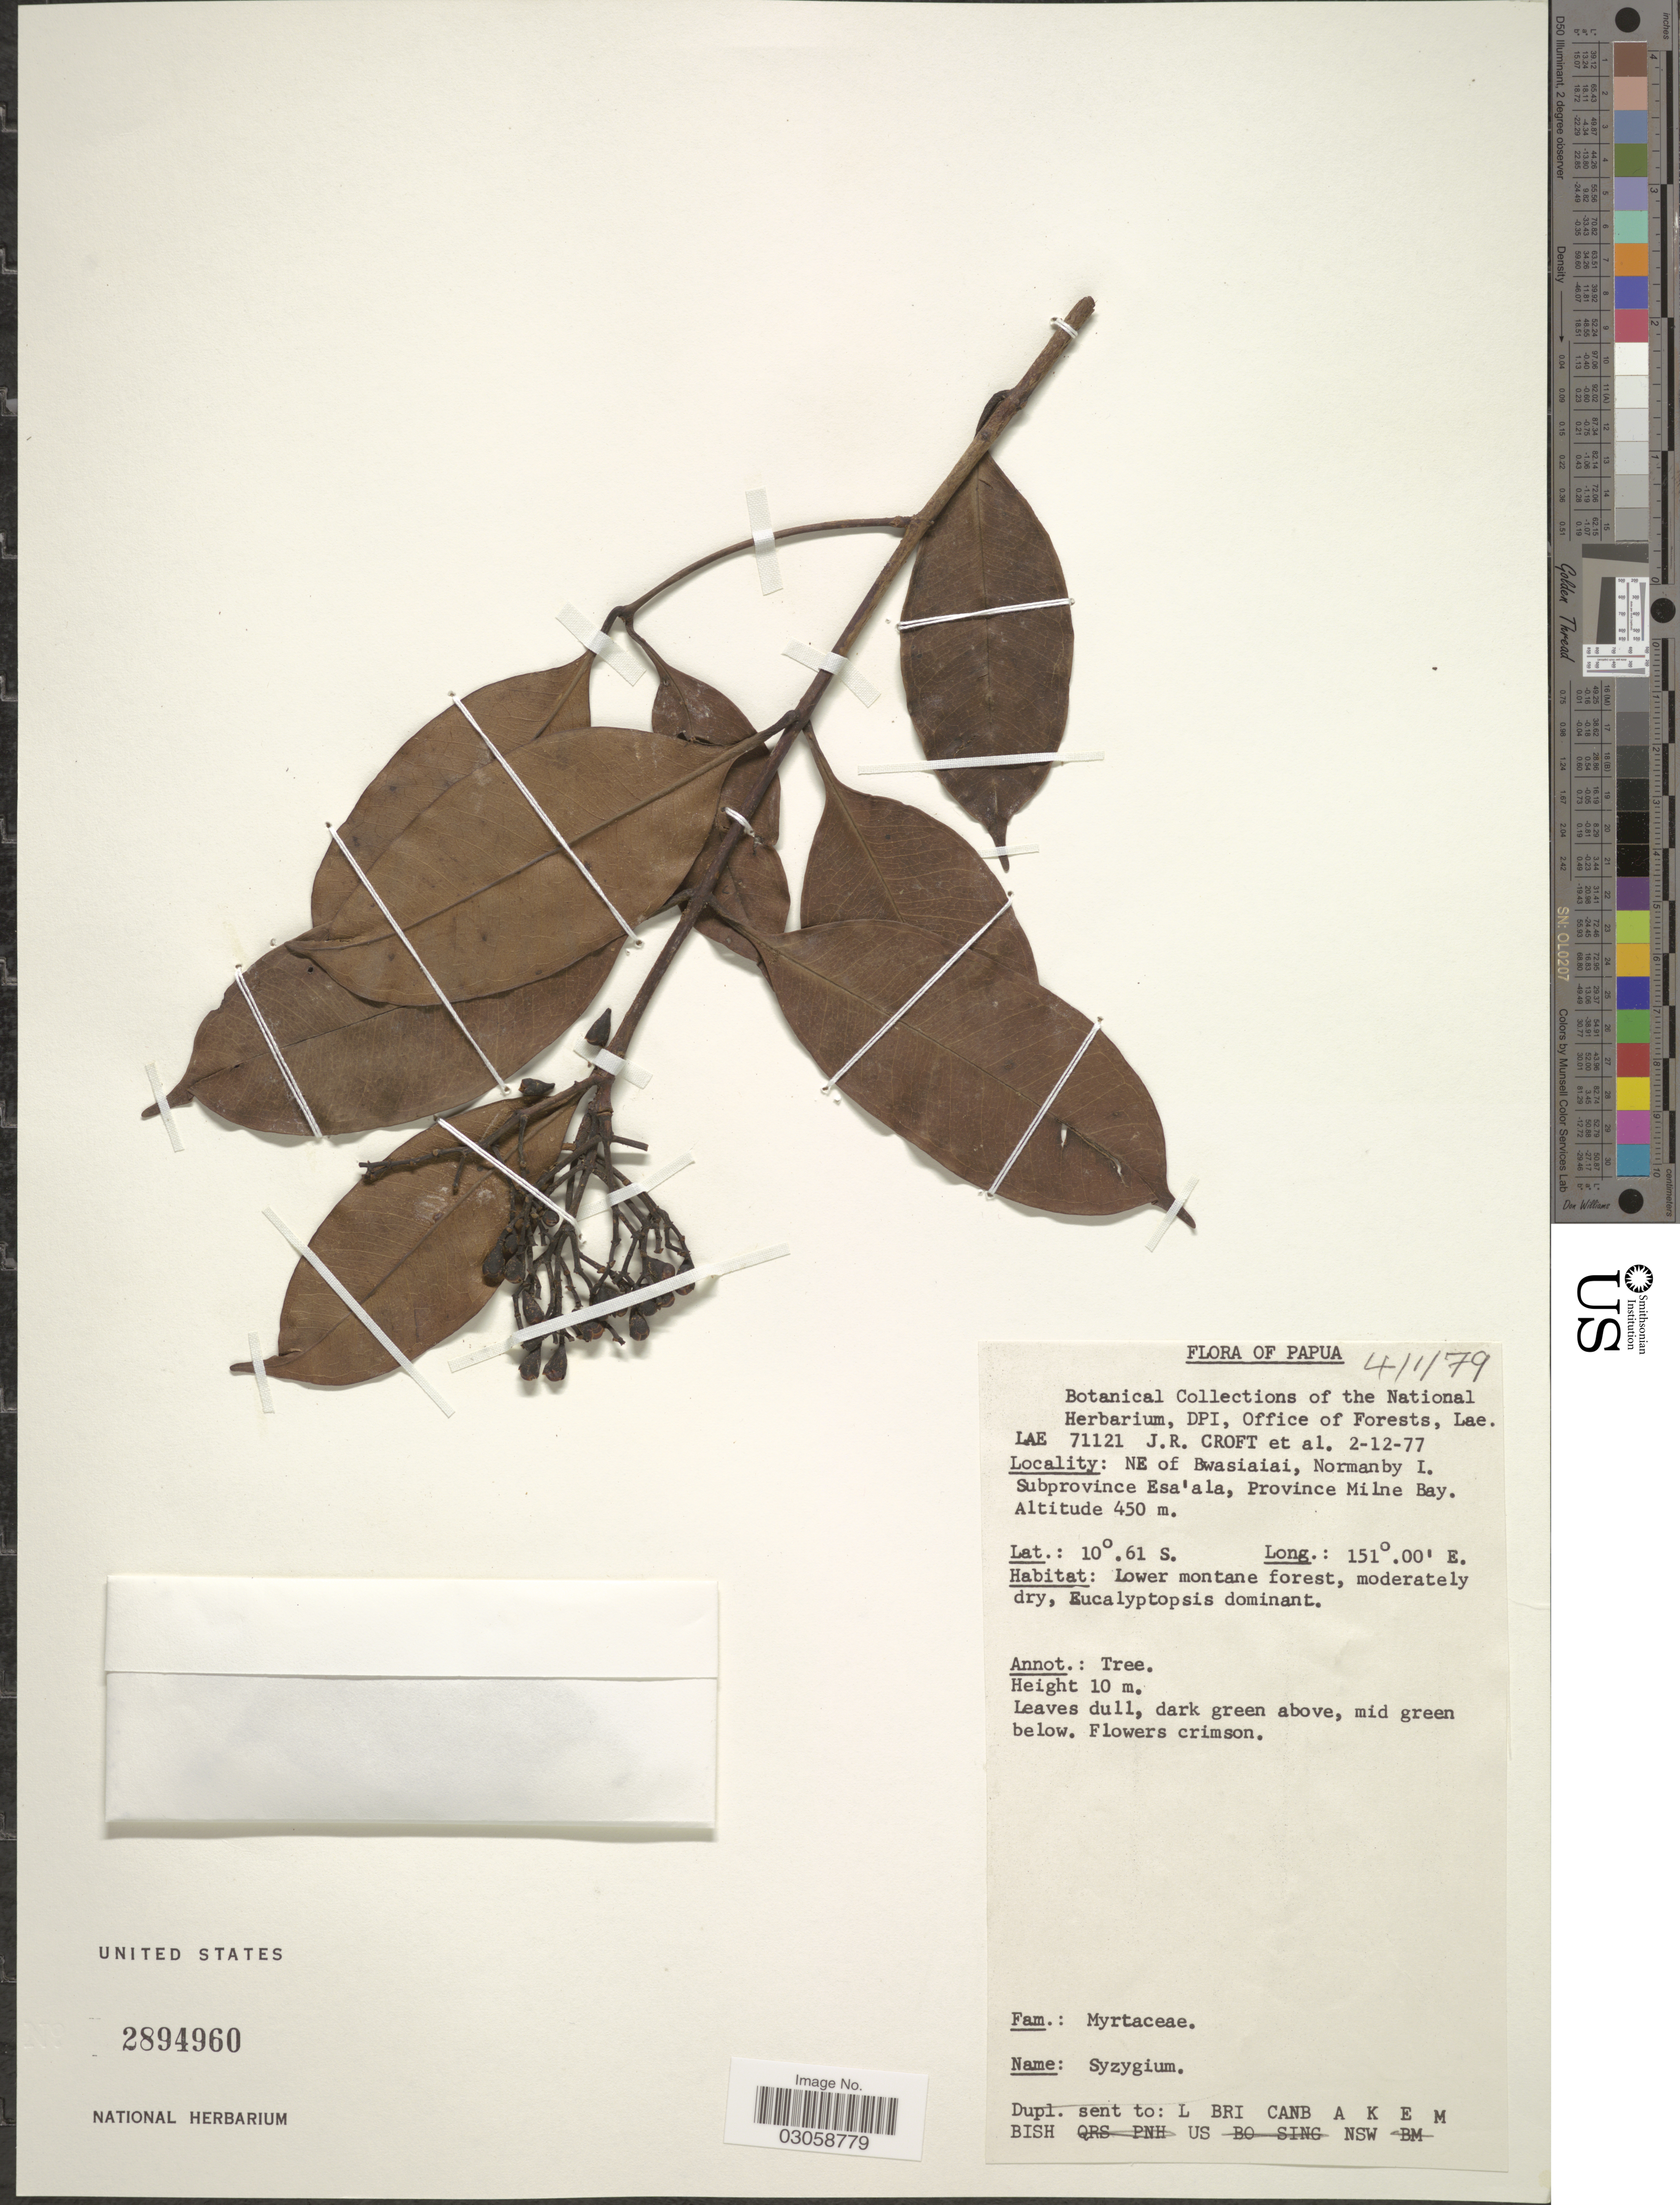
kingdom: Plantae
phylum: Tracheophyta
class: Magnoliopsida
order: Myrtales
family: Myrtaceae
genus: Syzygium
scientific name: Syzygium sp.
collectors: J. R. Croft & et al.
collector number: LAE 71121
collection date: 1977-12-02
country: Papua New Guinea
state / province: Milne Bay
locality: Papua, NE of Bwasiaiai, Normanby I., Subprovince Esa'ala, Province Milne Bay.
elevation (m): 450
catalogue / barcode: US 2894960